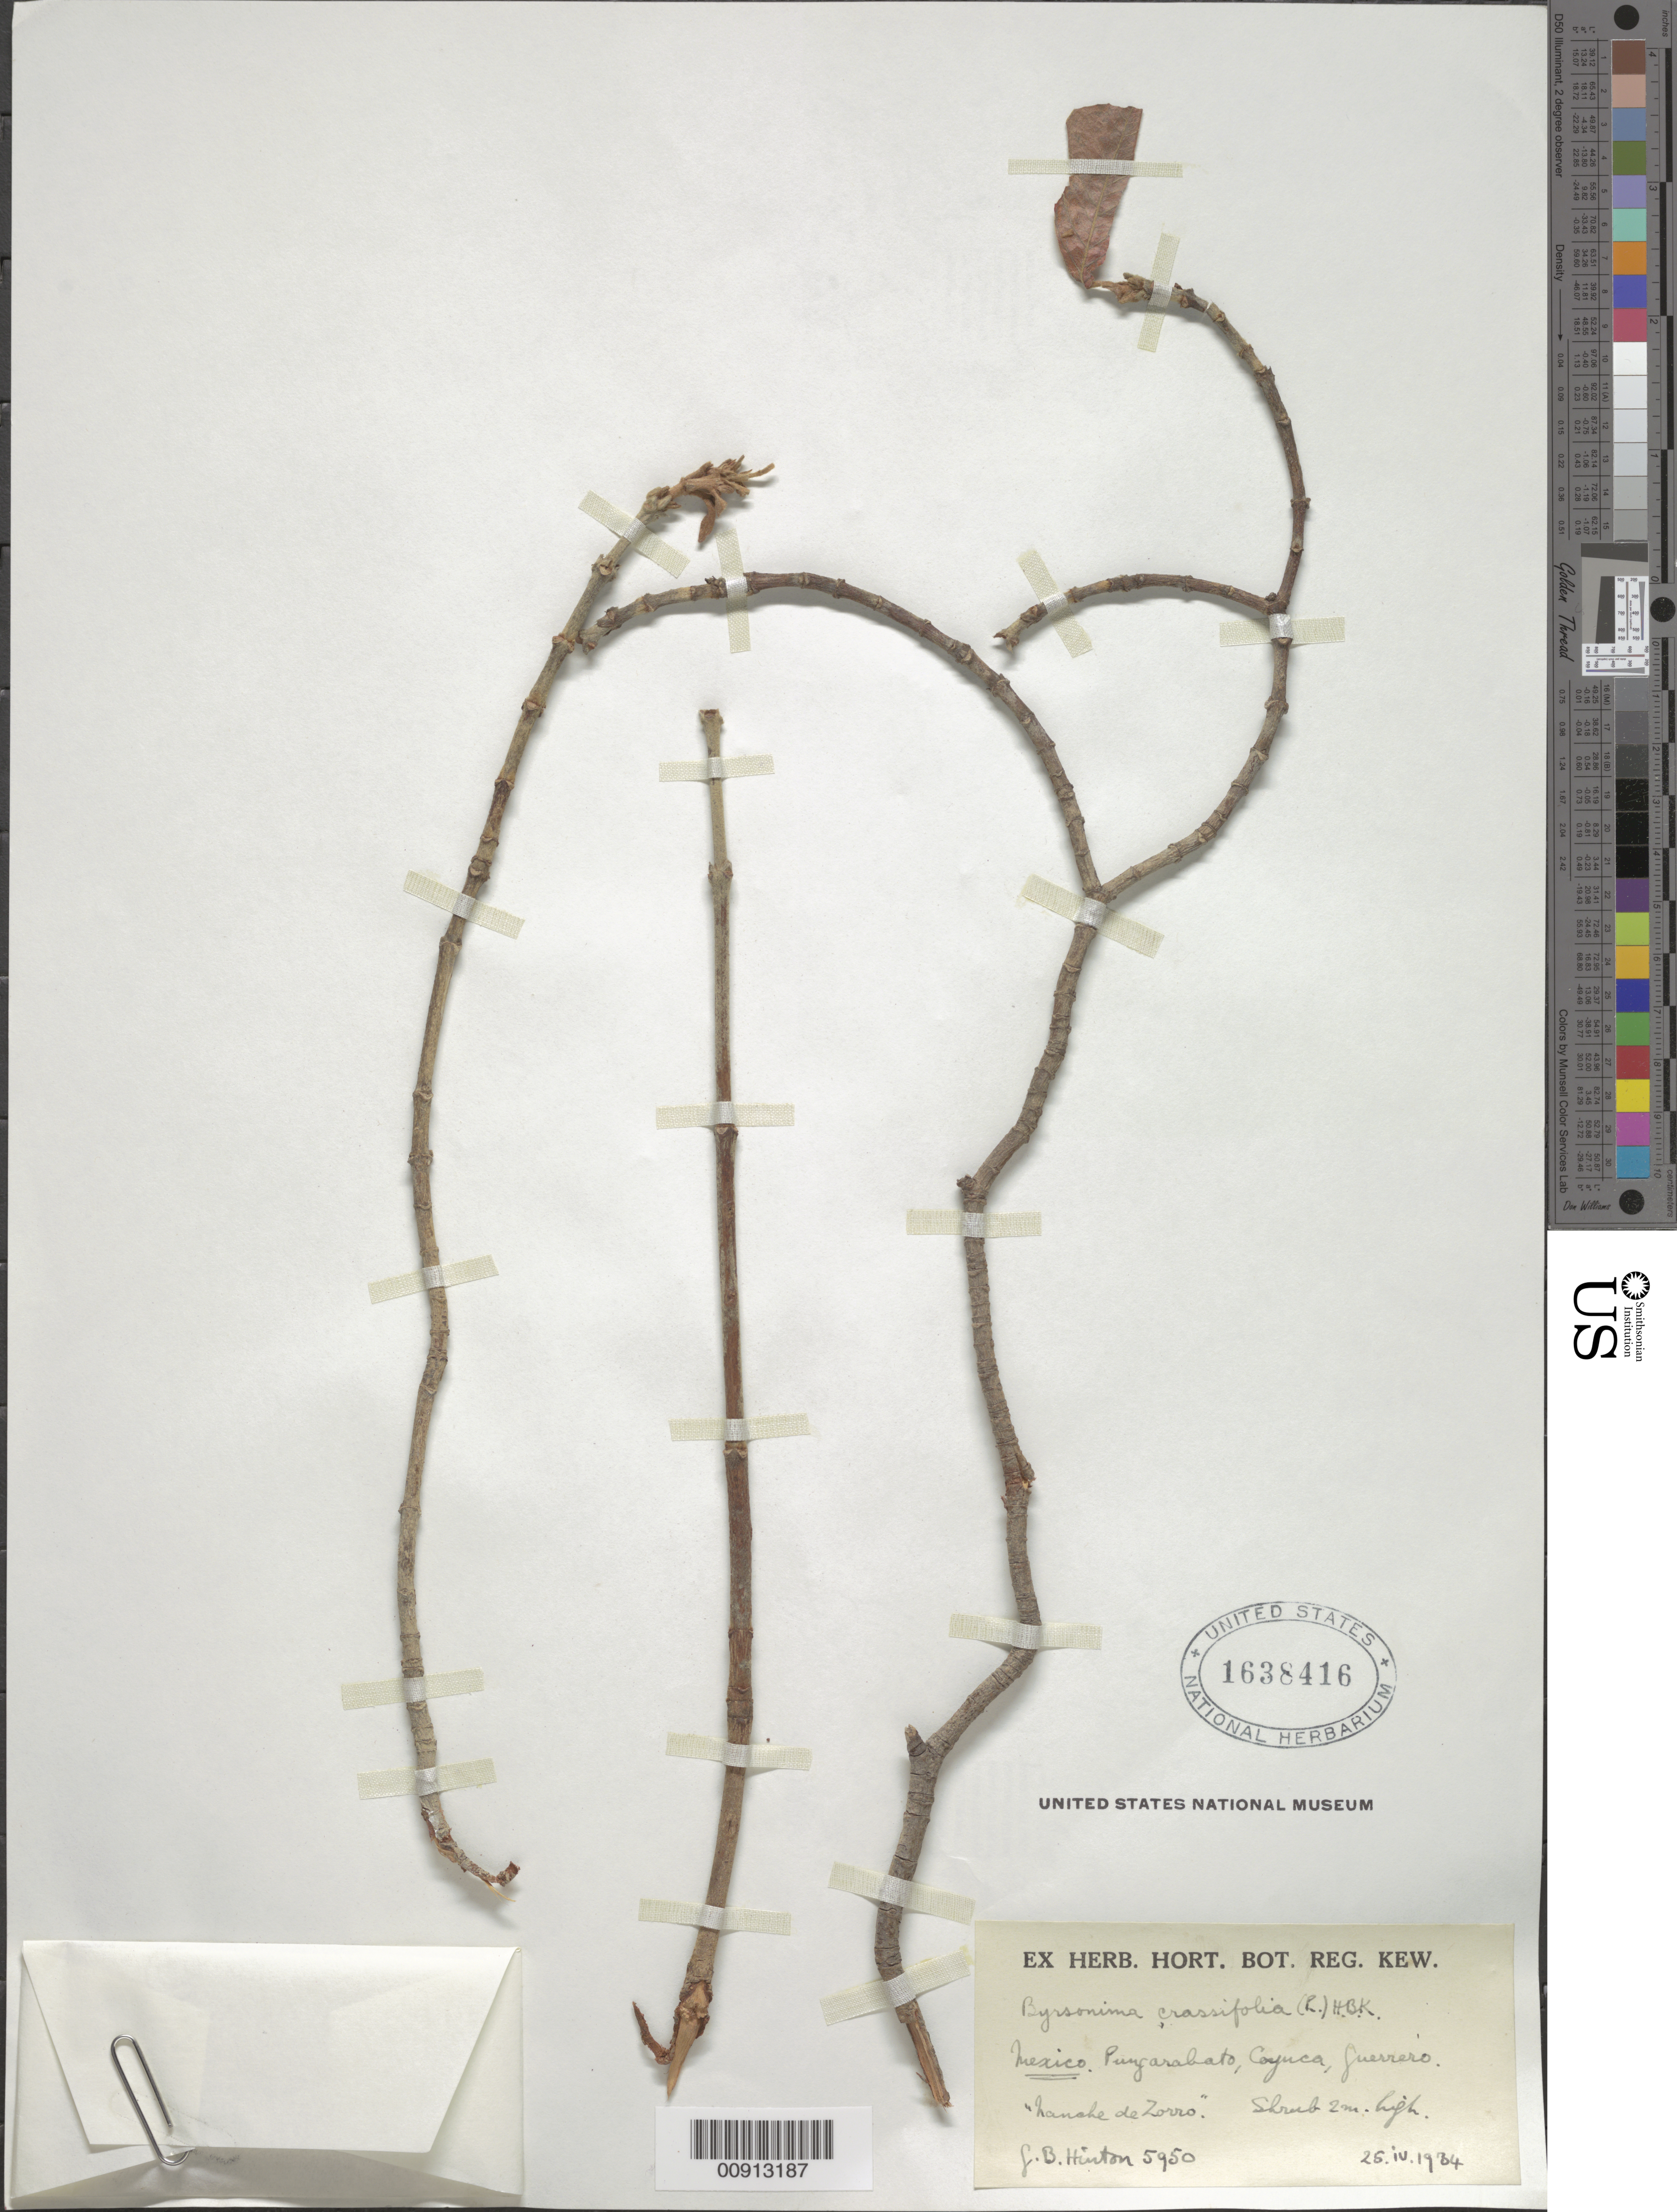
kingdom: Plantae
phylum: Tracheophyta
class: Magnoliopsida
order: Malpighiales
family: Malpighiaceae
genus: Byrsonima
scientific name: Byrsonima crassifolia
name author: (L.) Kunth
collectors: G. B. Hinton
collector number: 5950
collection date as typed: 25 Apr 1934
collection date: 1934-04-25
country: Mexico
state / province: Guerrero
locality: Pungarabato, Coyuca, Guerrero.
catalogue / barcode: US 1638416